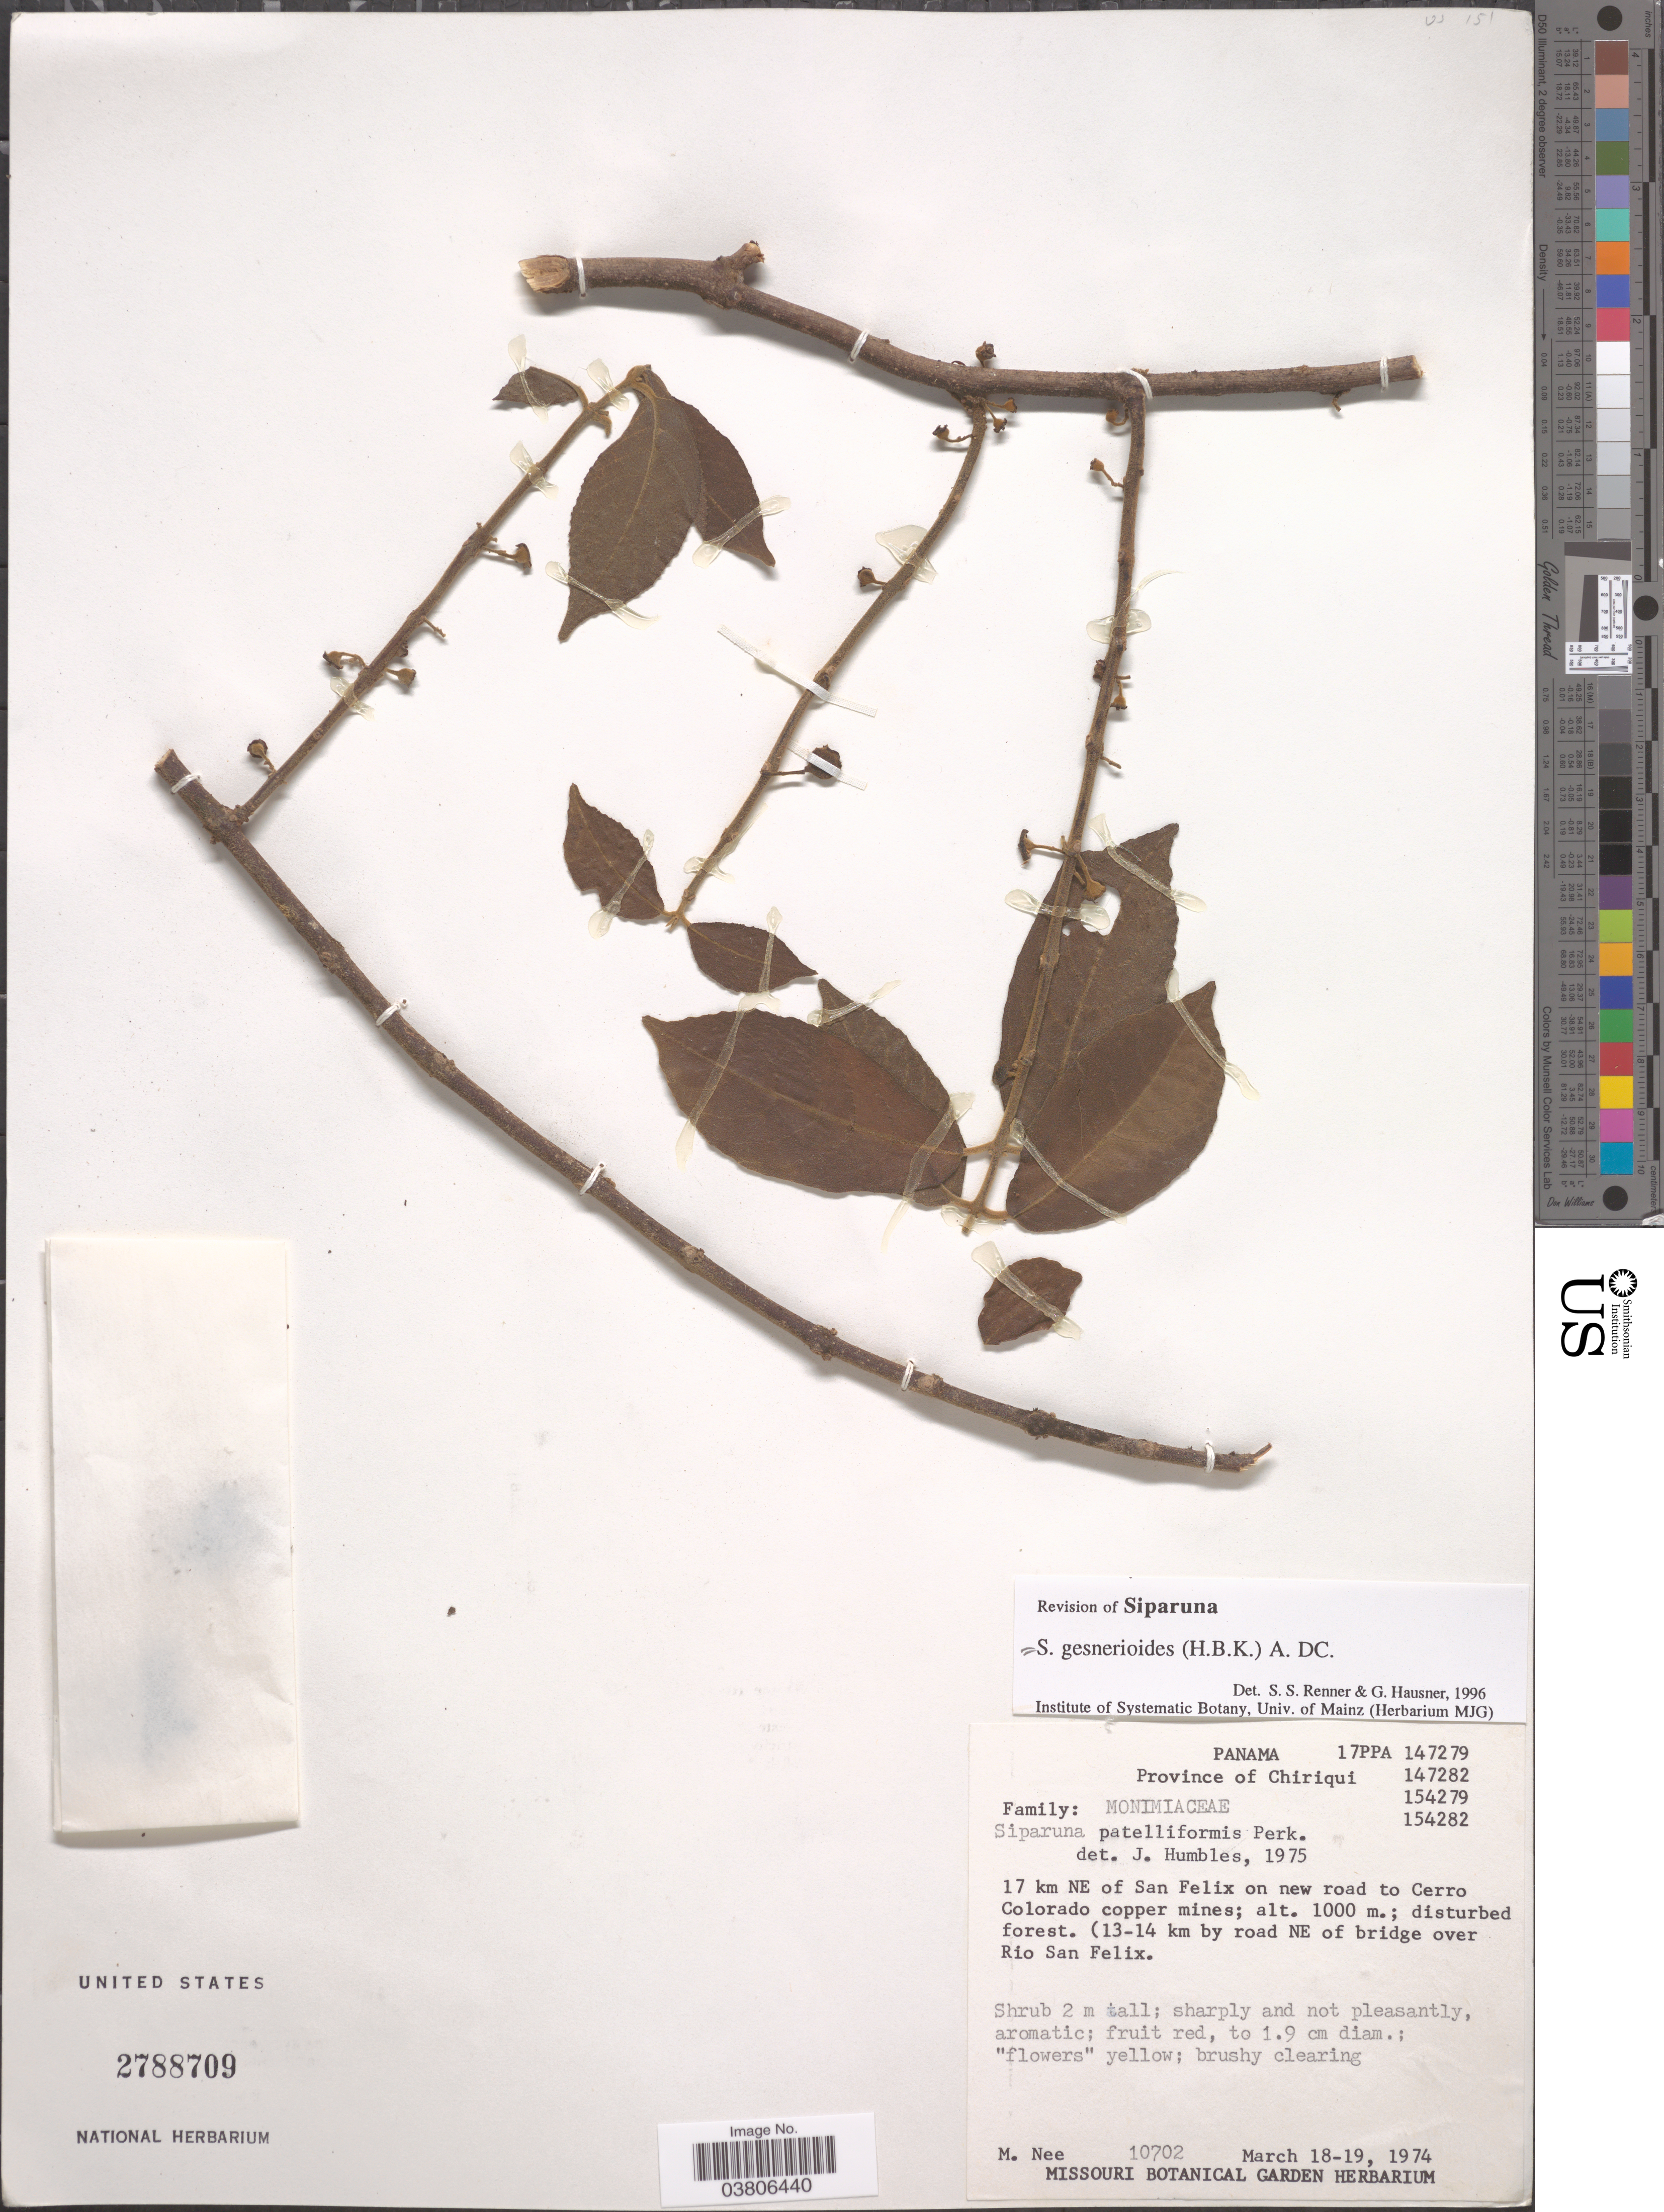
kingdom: Plantae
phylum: Tracheophyta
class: Magnoliopsida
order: Laurales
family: Siparunaceae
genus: Siparuna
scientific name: Siparuna gesnerioides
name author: (Kunth) A. DC.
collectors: M. Nee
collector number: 10702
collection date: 1974-03-18/1974-03-19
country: Panama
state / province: Chiriqui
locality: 17 km NE of San Felix on new road to Cerro Colorado copper mines. (13-14 km by road NE of bridge over Rio San Felix.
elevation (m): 1000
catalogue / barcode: US 2788709